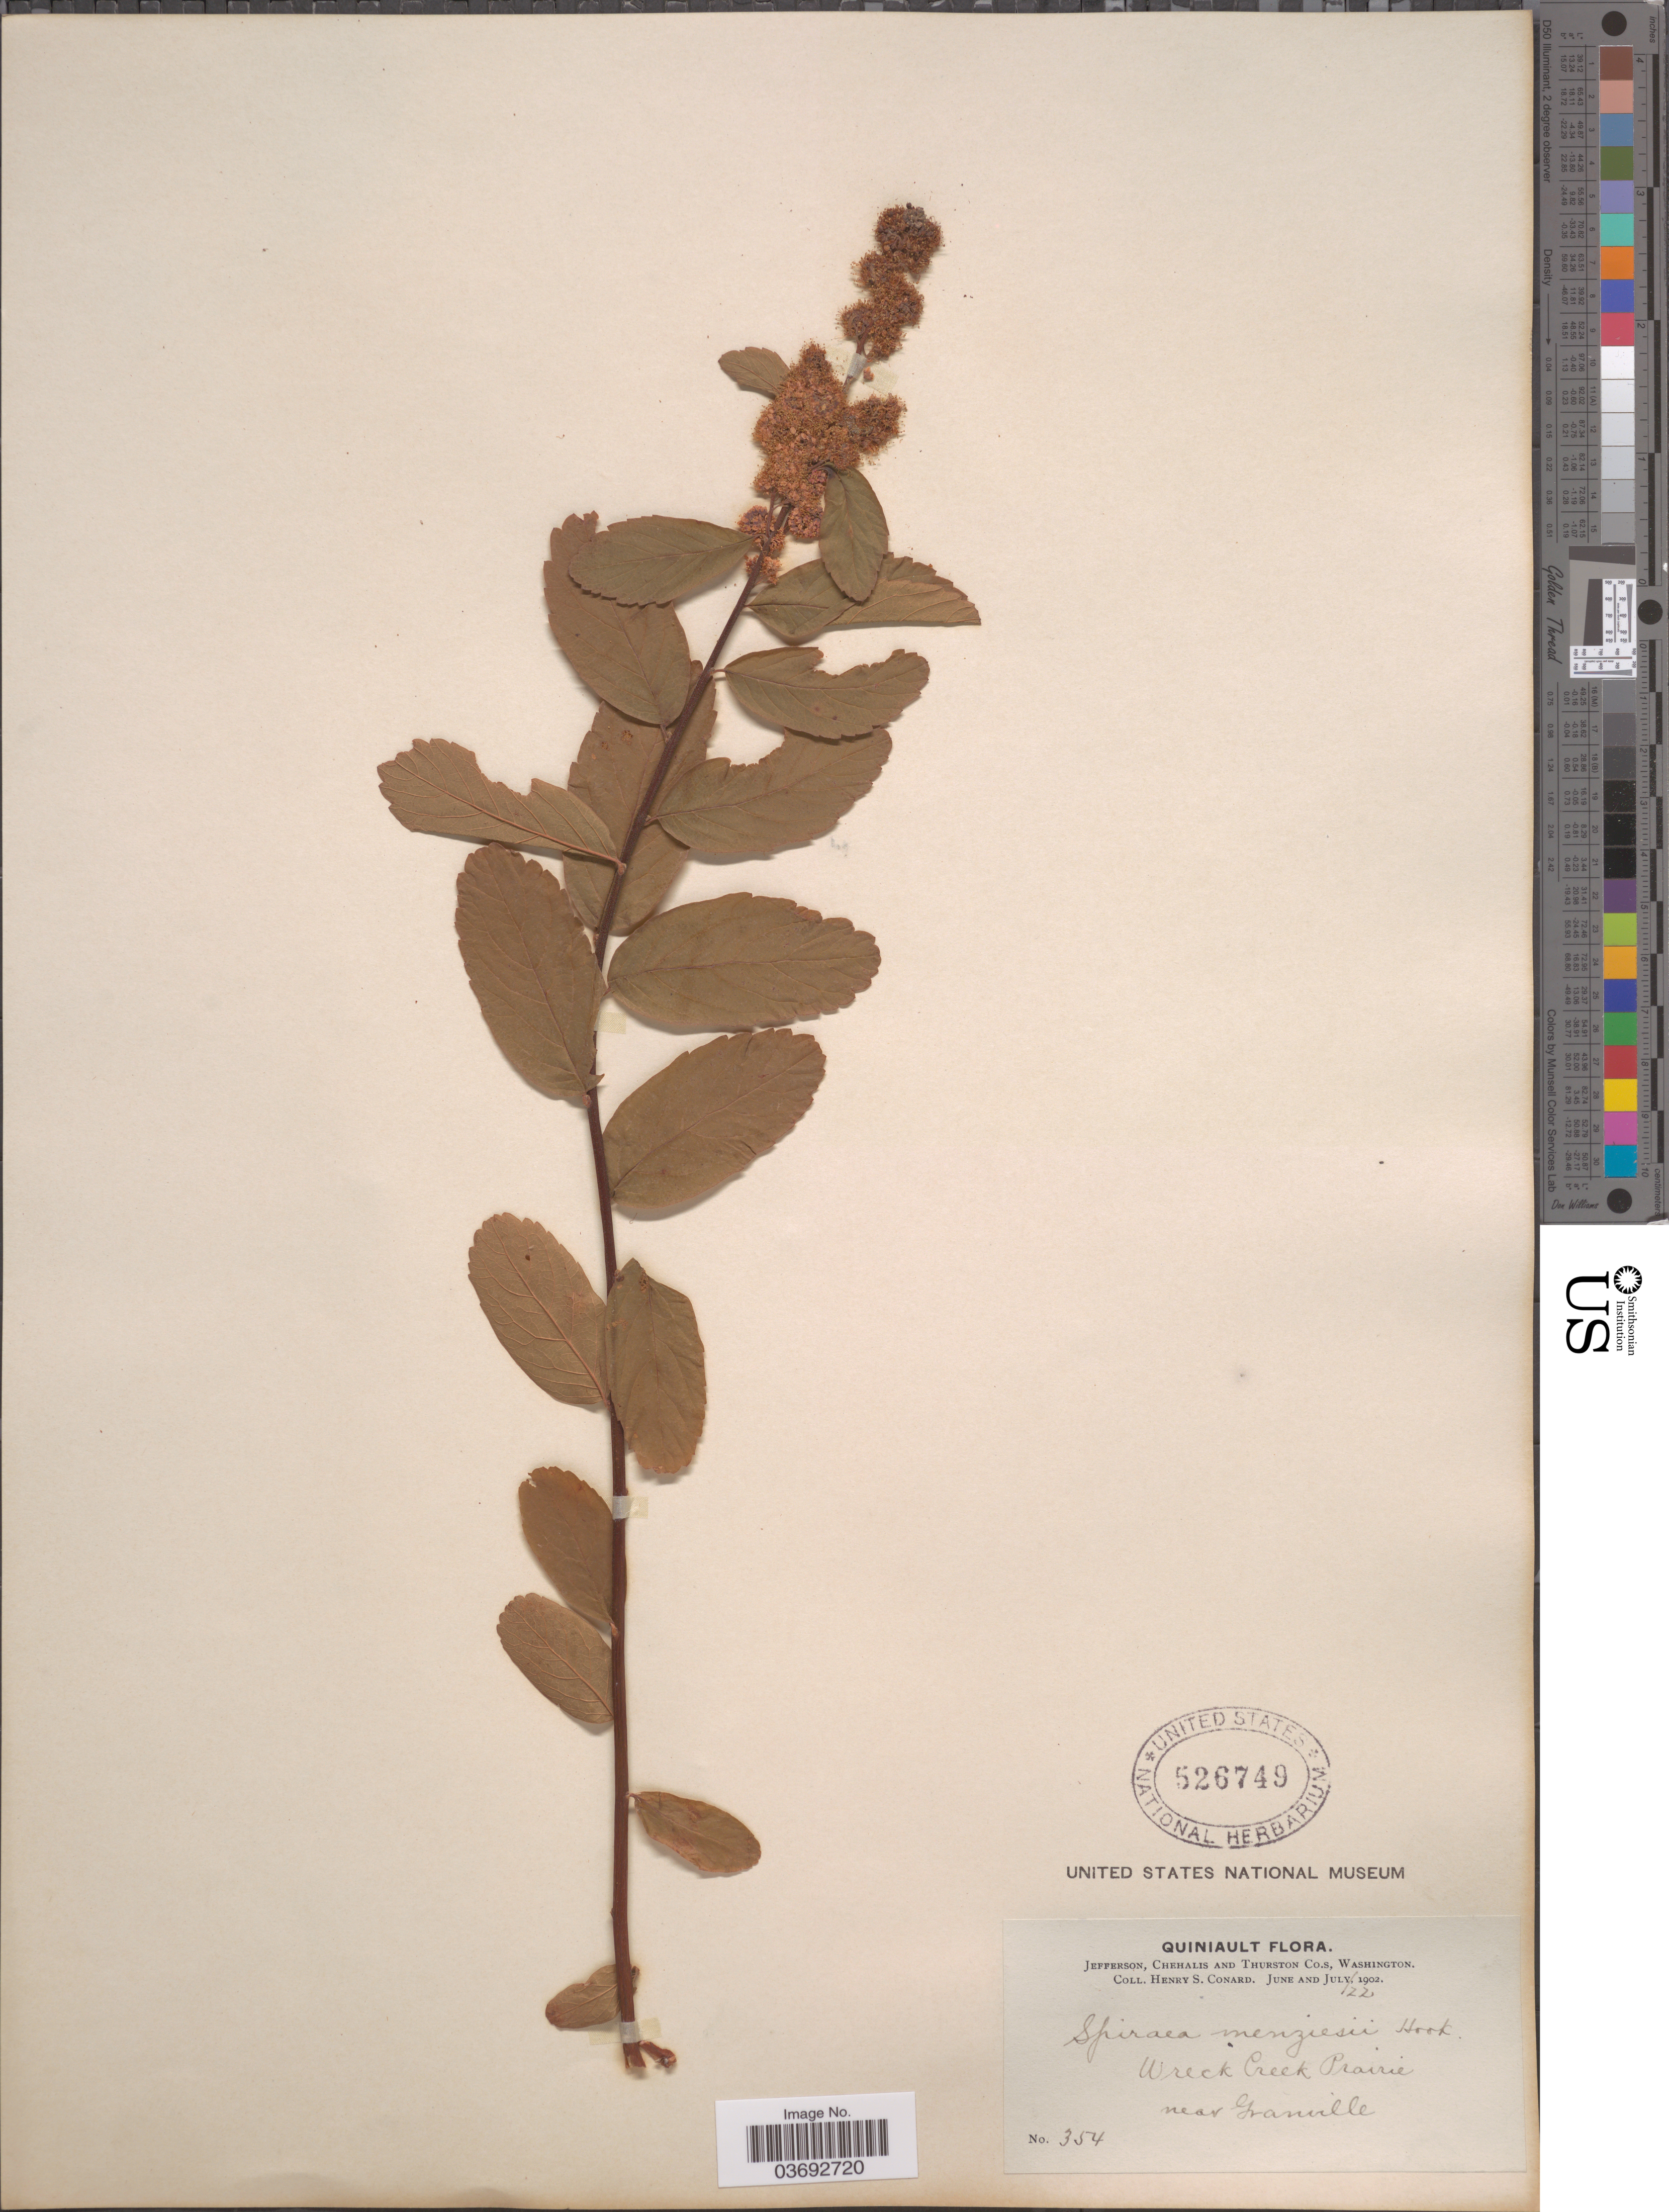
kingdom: Plantae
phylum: Tracheophyta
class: Magnoliopsida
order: Rosales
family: Rosaceae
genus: Spiraea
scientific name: Spiraea menziesii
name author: Hook.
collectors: H. S. Conard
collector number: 354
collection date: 1902-07-22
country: United States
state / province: Washington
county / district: Thurston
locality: Quiniault. Jefferson, Chehalis and Thurston Co.s. Wreck Creek Prairie near Granville.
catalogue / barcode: US 526749